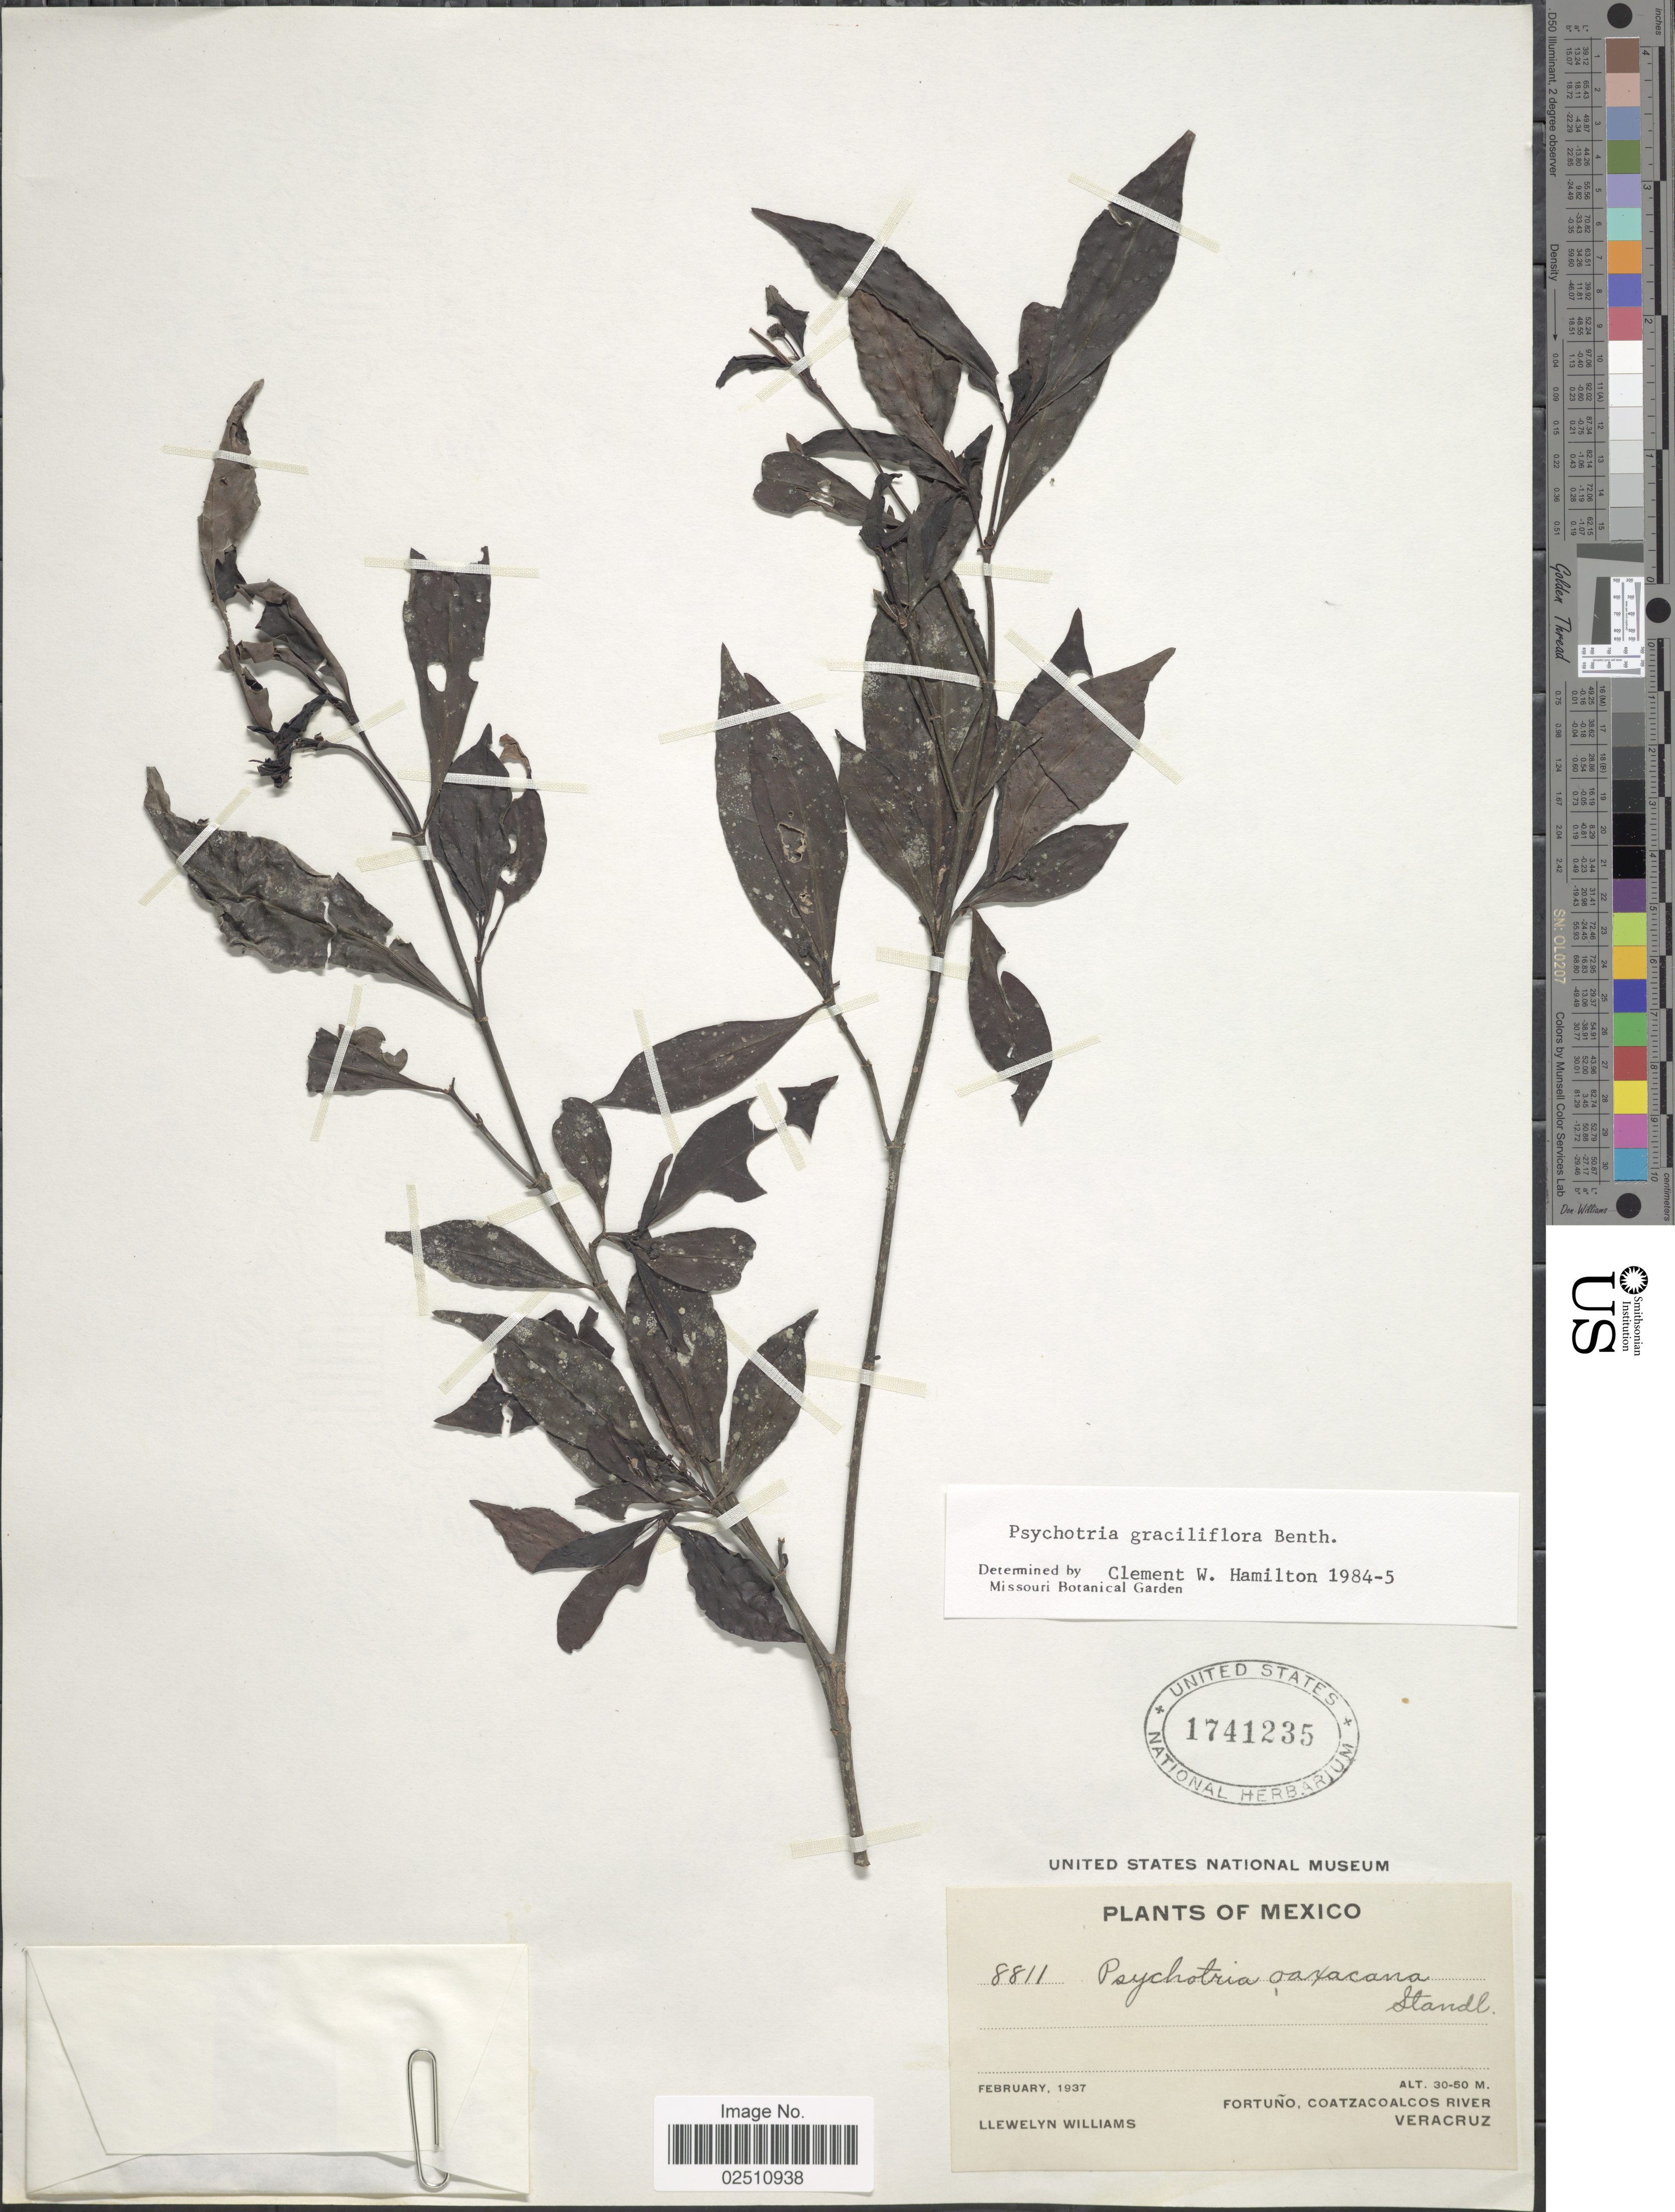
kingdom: Plantae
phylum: Tracheophyta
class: Magnoliopsida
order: Gentianales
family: Rubiaceae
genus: Psychotria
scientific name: Psychotria graciliflora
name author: Benth.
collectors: Ll. Williams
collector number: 8811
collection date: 1937-02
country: Mexico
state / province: Veracruz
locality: Fortuno, Coatzacoalcos River,Veracruz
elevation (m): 30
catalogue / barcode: US 1741235